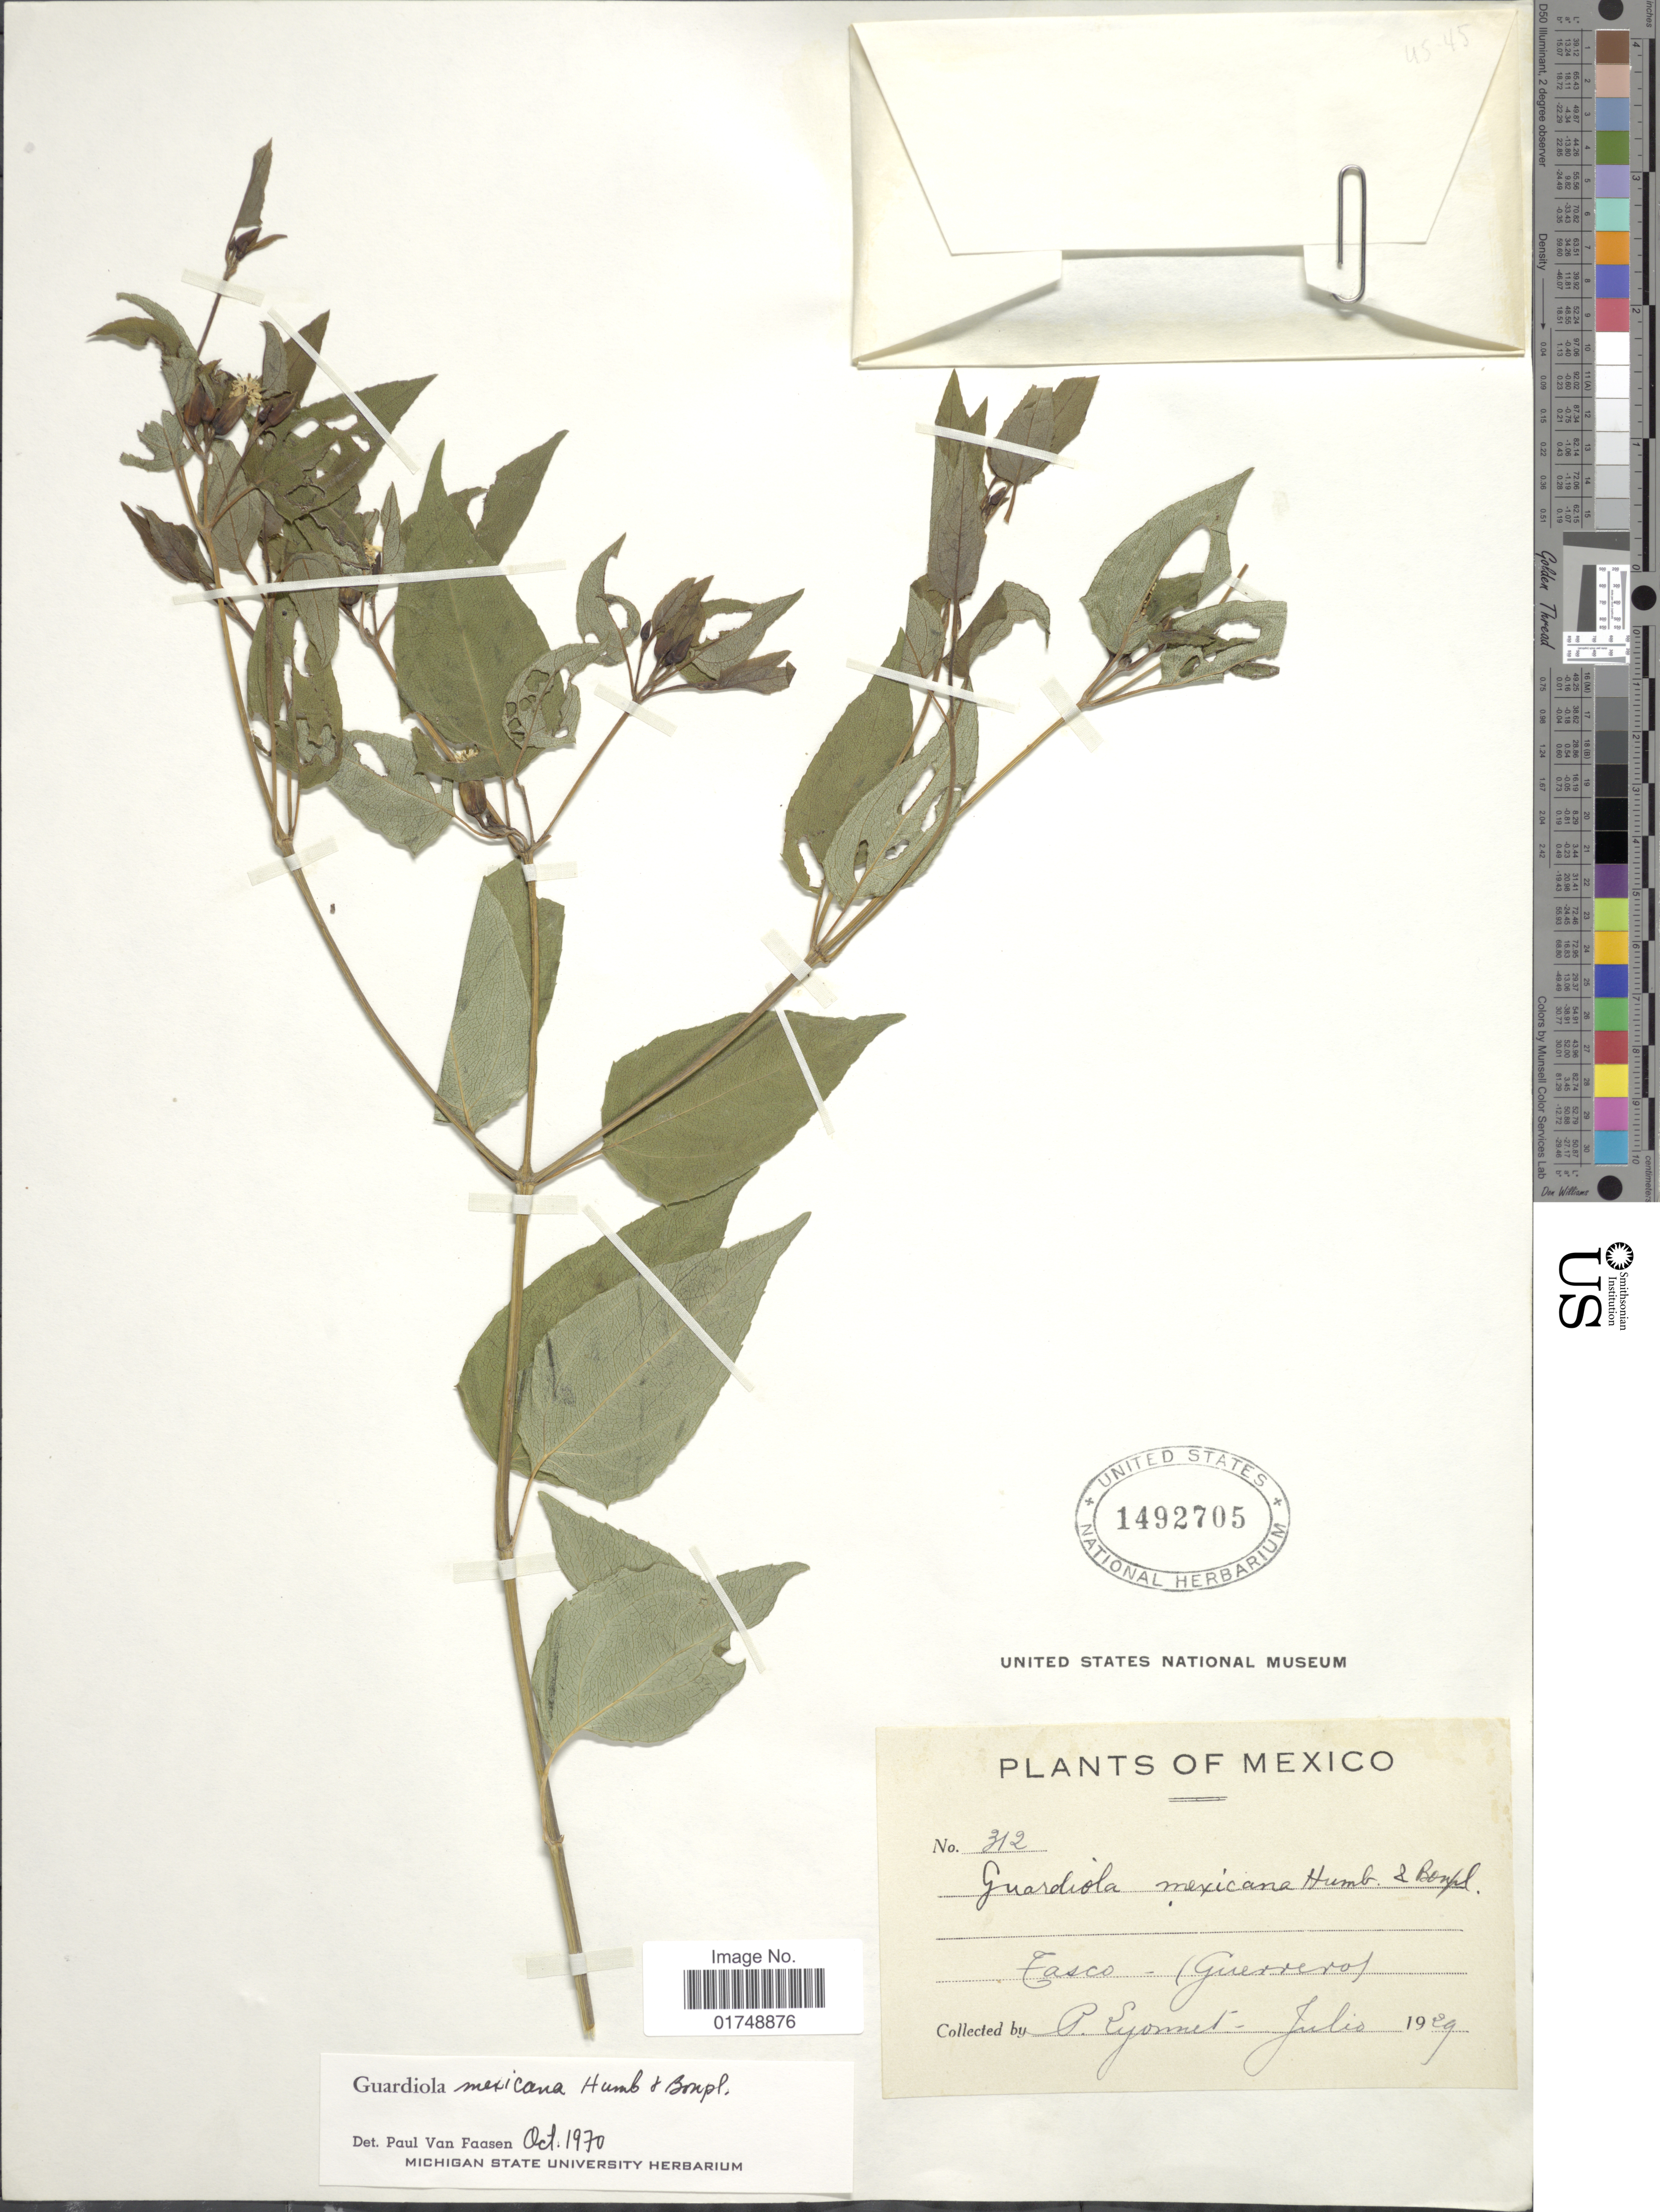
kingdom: Plantae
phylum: Tracheophyta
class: Magnoliopsida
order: Asterales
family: Asteraceae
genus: Guardiola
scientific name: Guardiola mexicana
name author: Humb. & Bonpl.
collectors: P. Lyonnet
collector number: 312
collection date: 1929-07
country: Mexico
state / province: Guerrero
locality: Tasco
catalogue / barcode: US 1492705